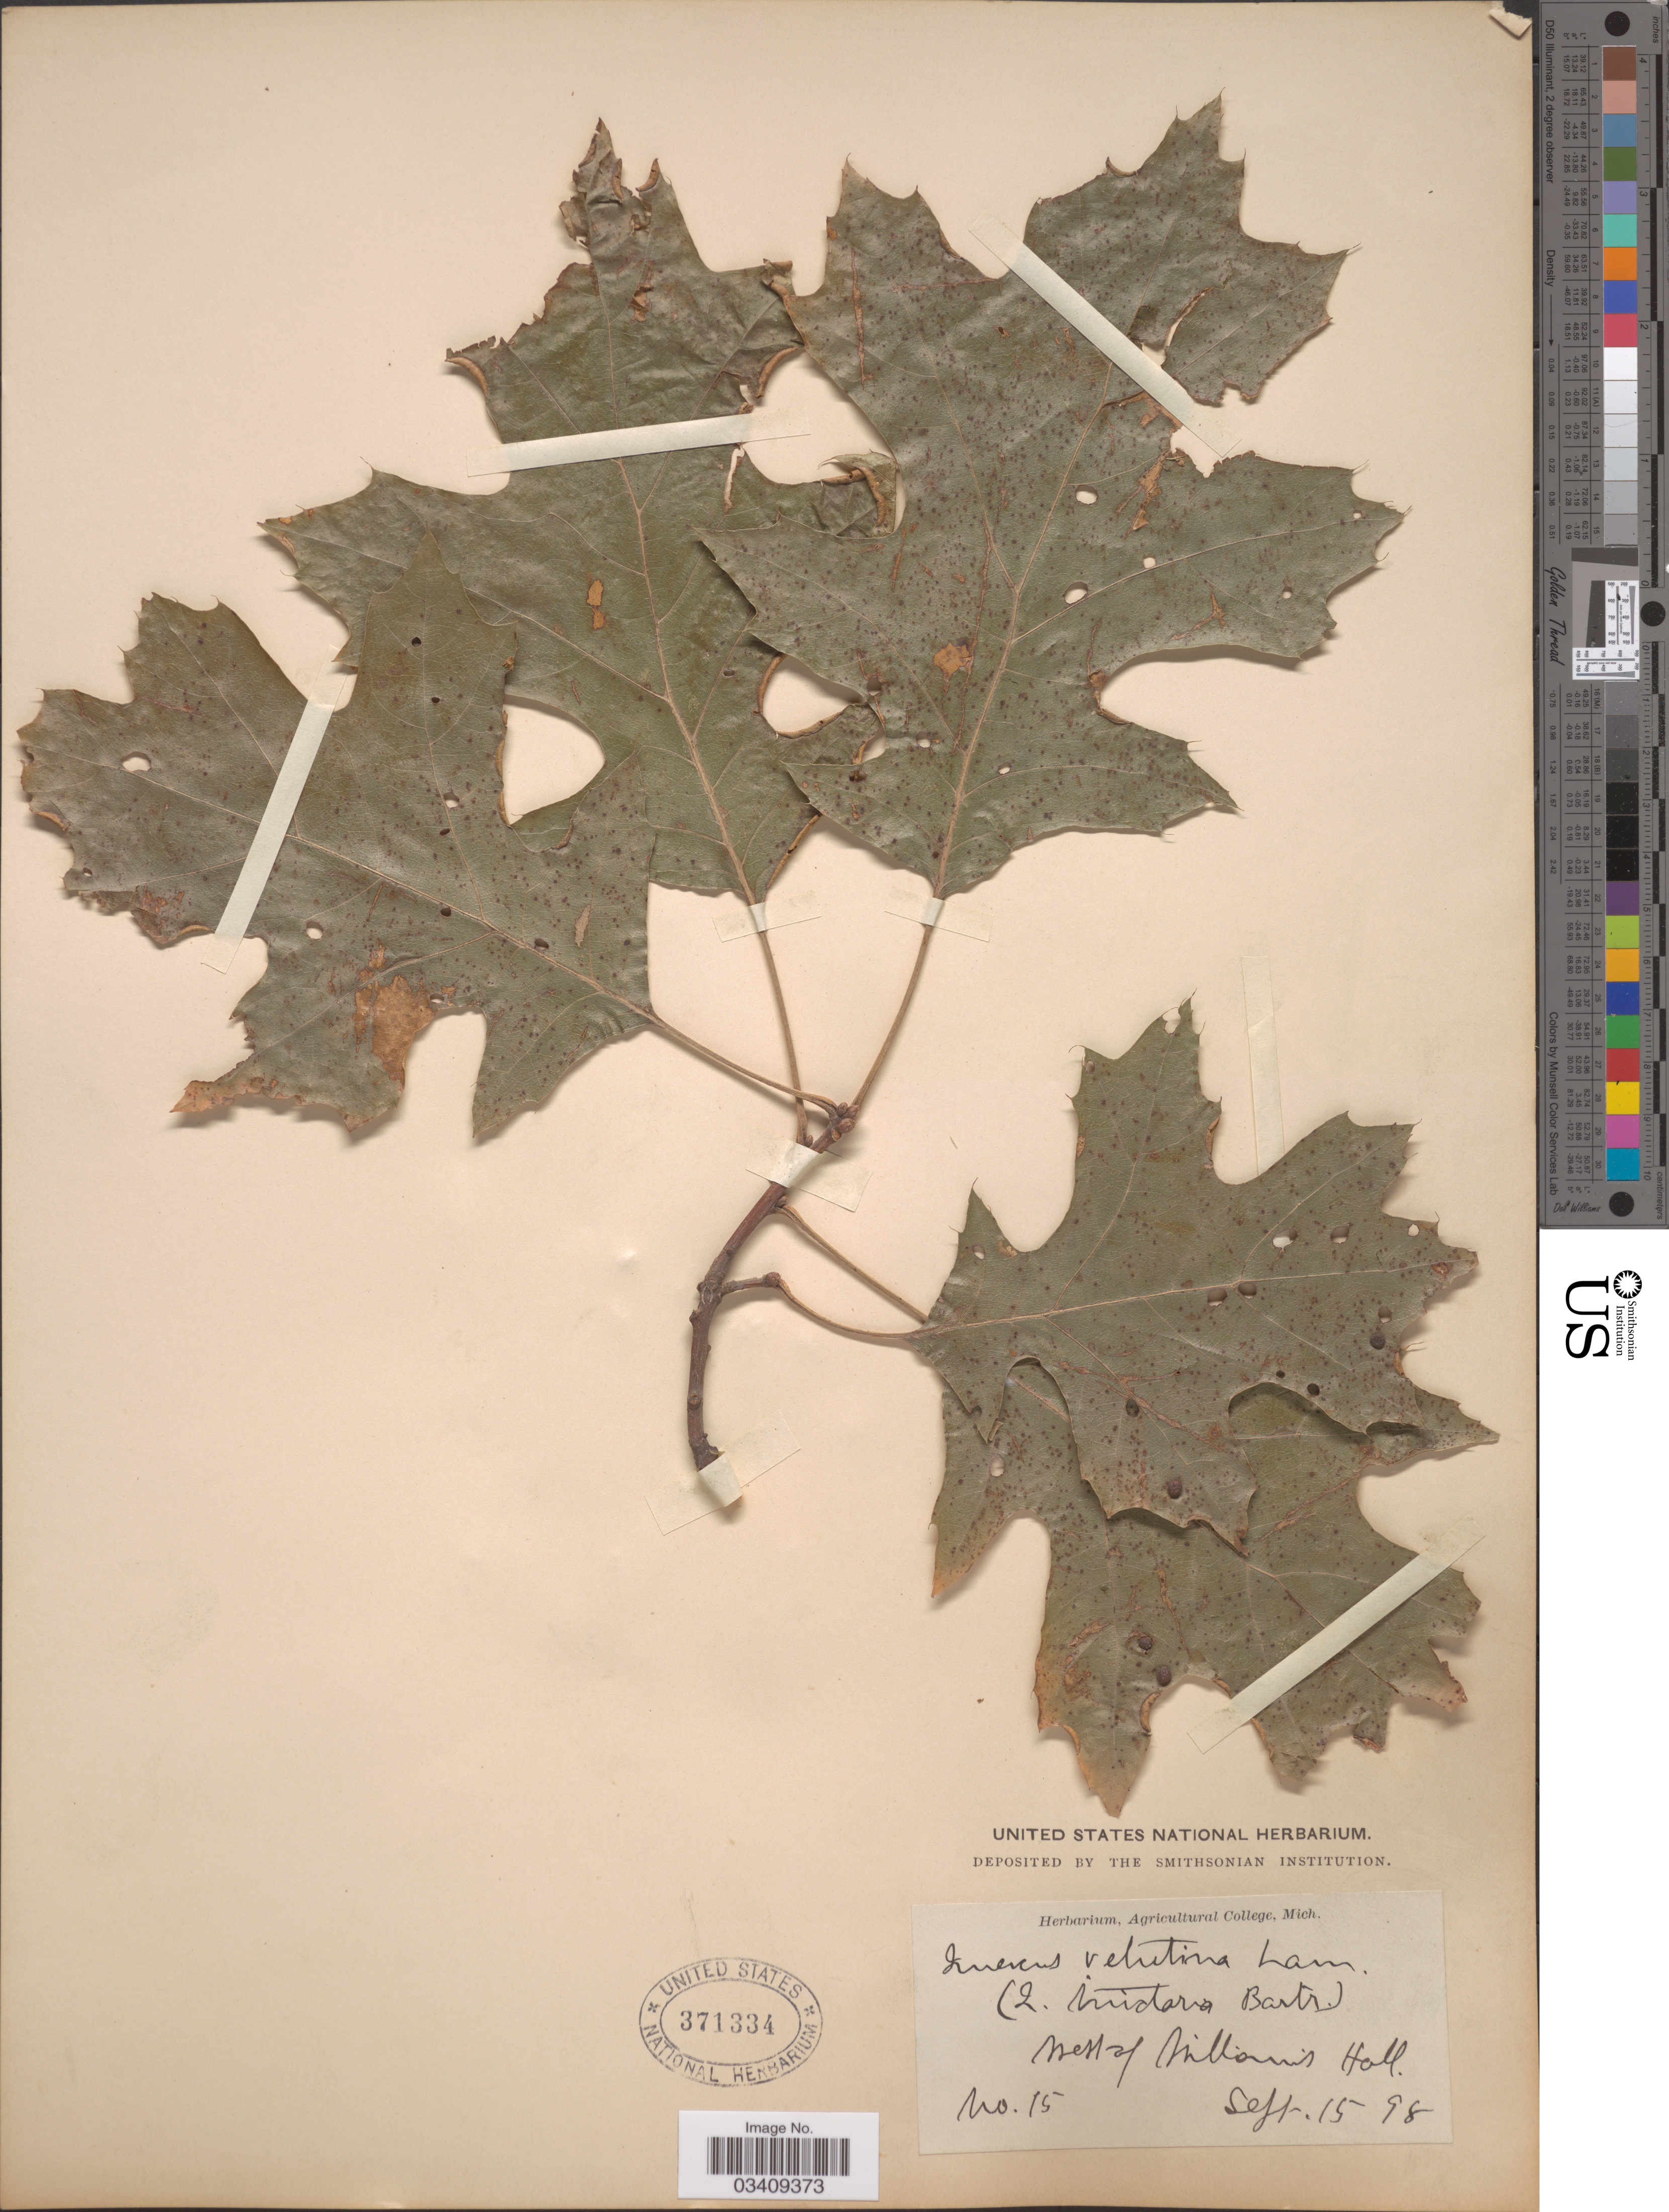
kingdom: Plantae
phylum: Tracheophyta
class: Magnoliopsida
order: Fagales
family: Fagaceae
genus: Quercus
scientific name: Quercus velutina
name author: Lam.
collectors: ex herb. Agricultural College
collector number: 15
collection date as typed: Transcribed d/m/y: 15/9/98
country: United States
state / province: Michigan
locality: West of Williams Hall.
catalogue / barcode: US 371334